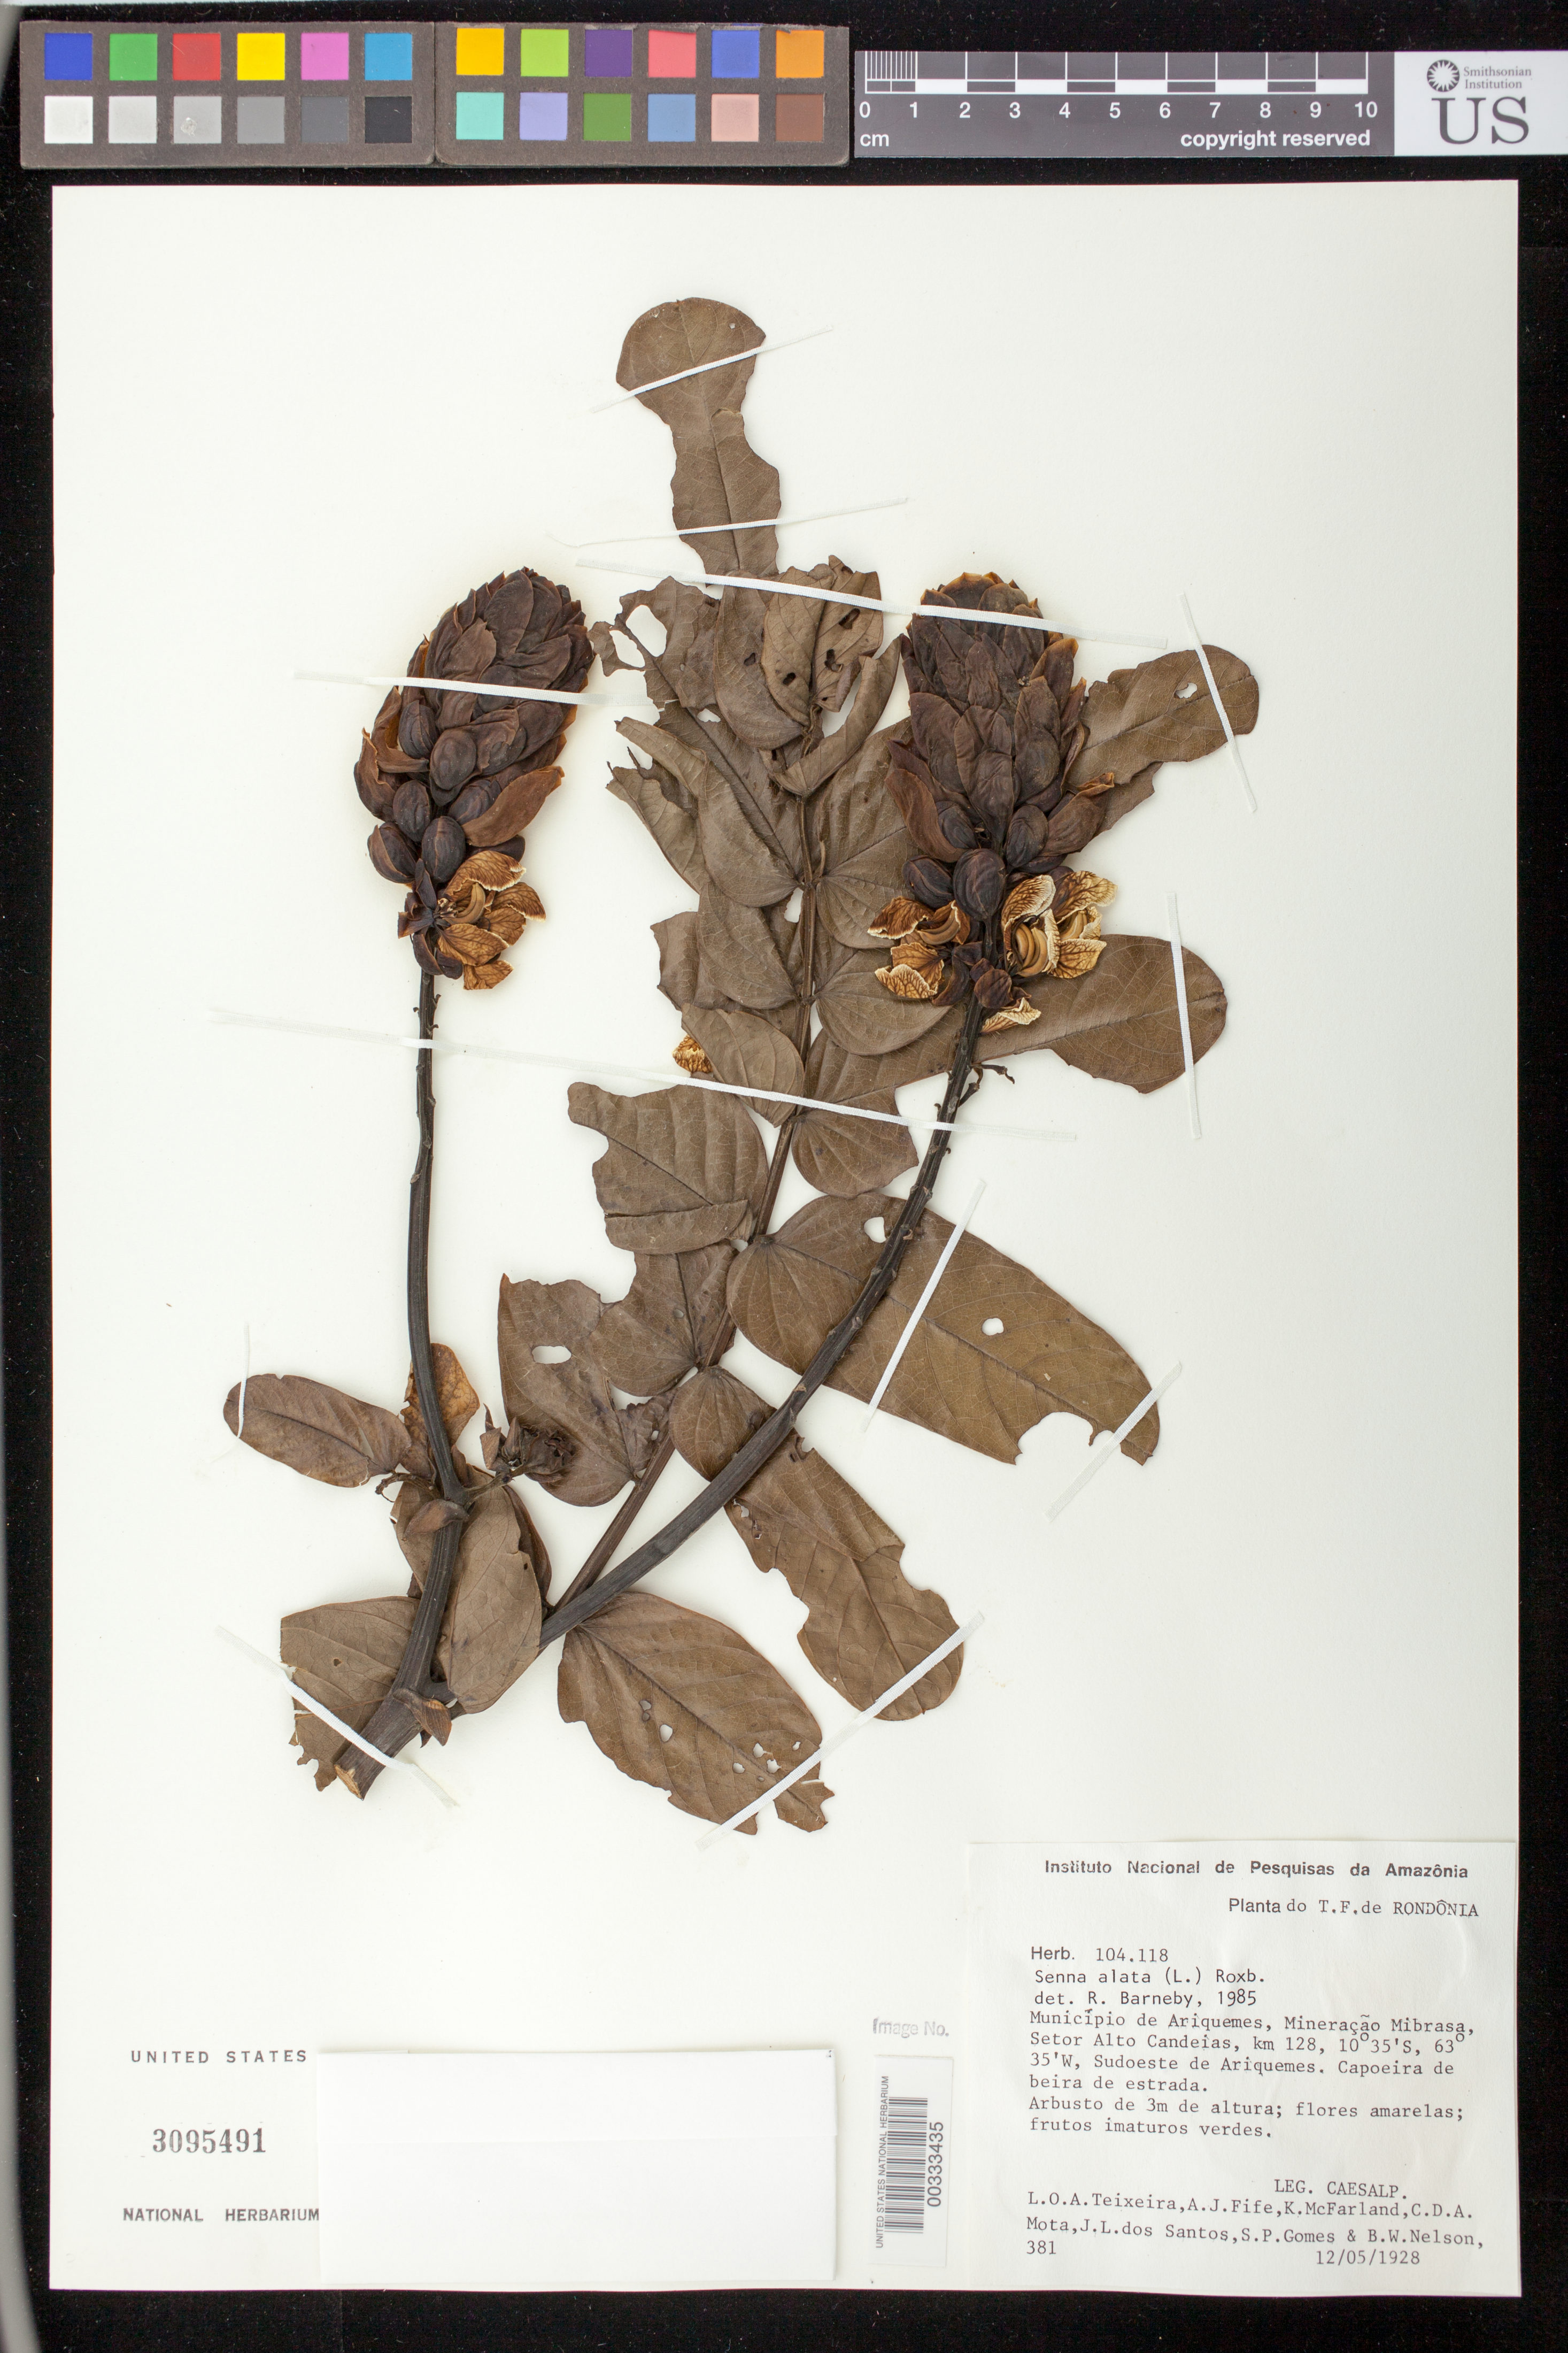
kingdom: Plantae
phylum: Tracheophyta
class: Magnoliopsida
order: Fabales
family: Fabaceae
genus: Senna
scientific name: Senna alata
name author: (L.) Roxb.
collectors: L. O. A. Teixeira, A. Fife, K. McFarland, C. D. A. Mota, J. L. Santos, S. P. Gomes & B. W. Nelson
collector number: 381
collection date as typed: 12 May 1982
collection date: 1982-05-12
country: Brazil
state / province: Rondônia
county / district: Ariquemes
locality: Mineracao mibrasa, setor alto candeias, km 128, se of ariquemes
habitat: Capoeira by edge of road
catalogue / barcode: US 3095491